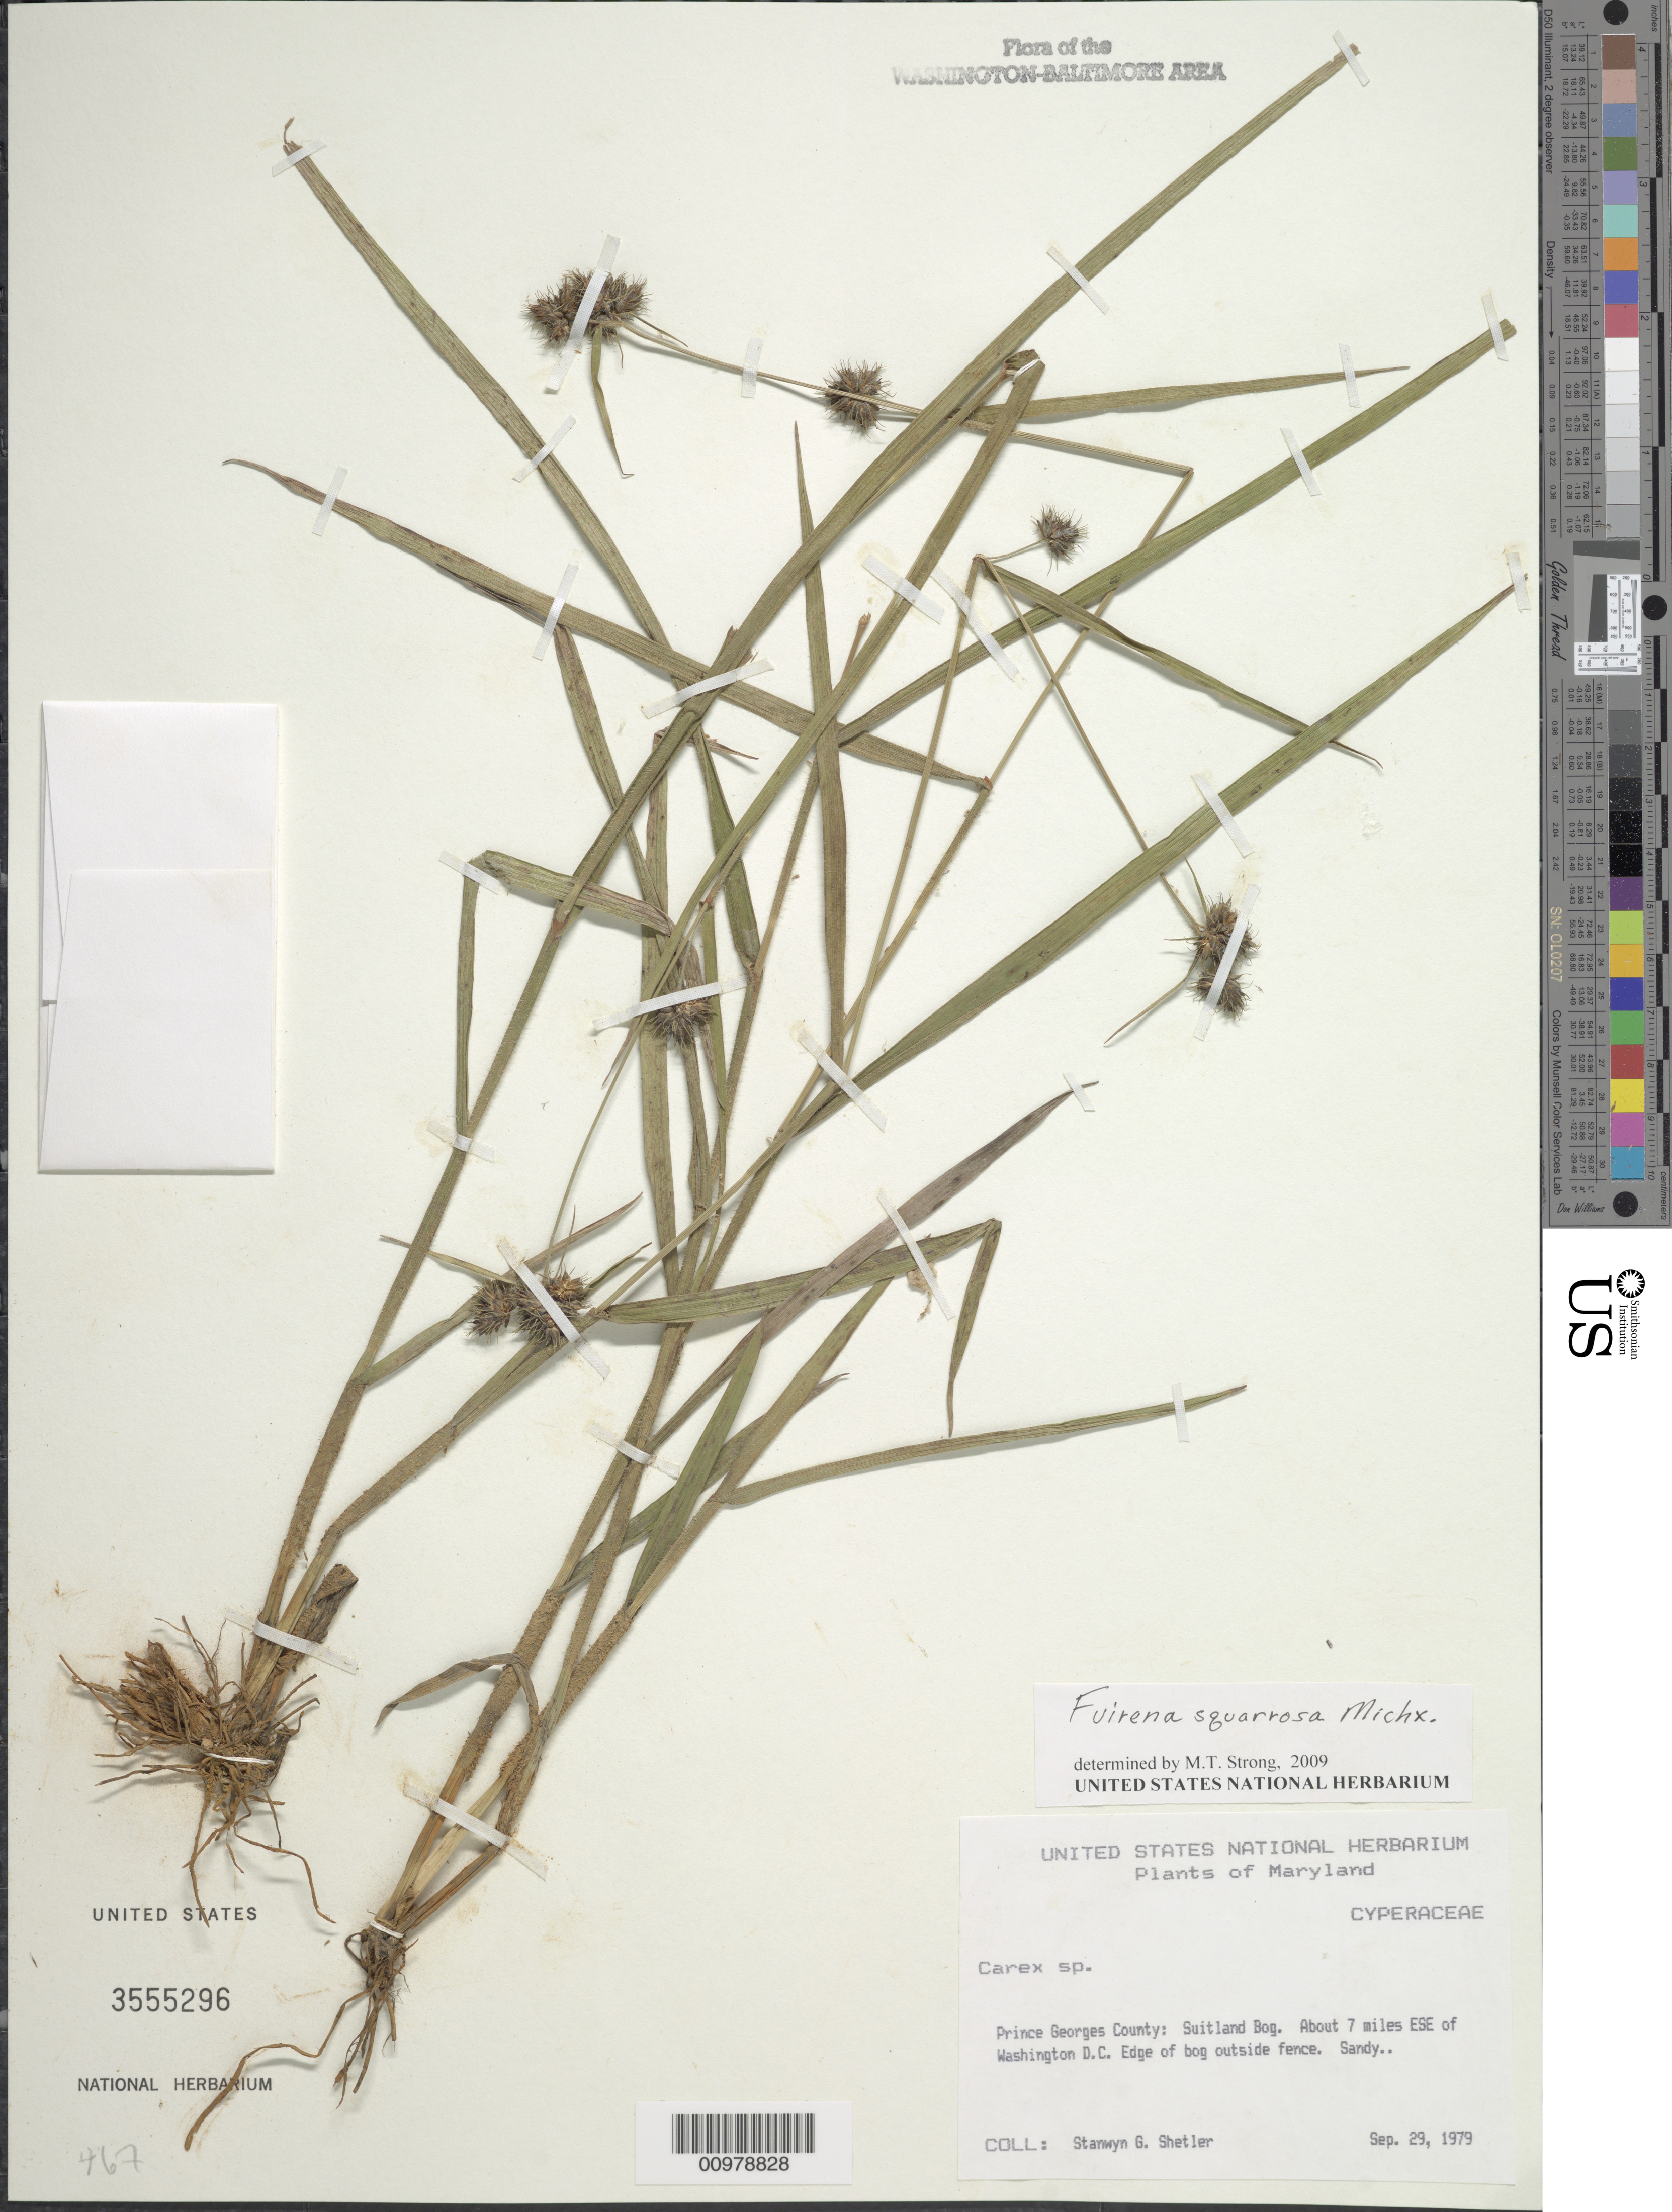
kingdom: Plantae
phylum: Tracheophyta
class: Liliopsida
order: Poales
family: Cyperaceae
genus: Fuirena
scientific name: Fuirena squarrosa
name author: Michx.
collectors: S. Shetler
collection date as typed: Sep. 29, 1979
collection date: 1979-09-29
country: United States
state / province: Maryland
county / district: Prince George's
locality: Suitland Bog. About 7 miles ESE of Washington D.C.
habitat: Edge of bog outside fence. Sandy.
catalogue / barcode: US 3555296